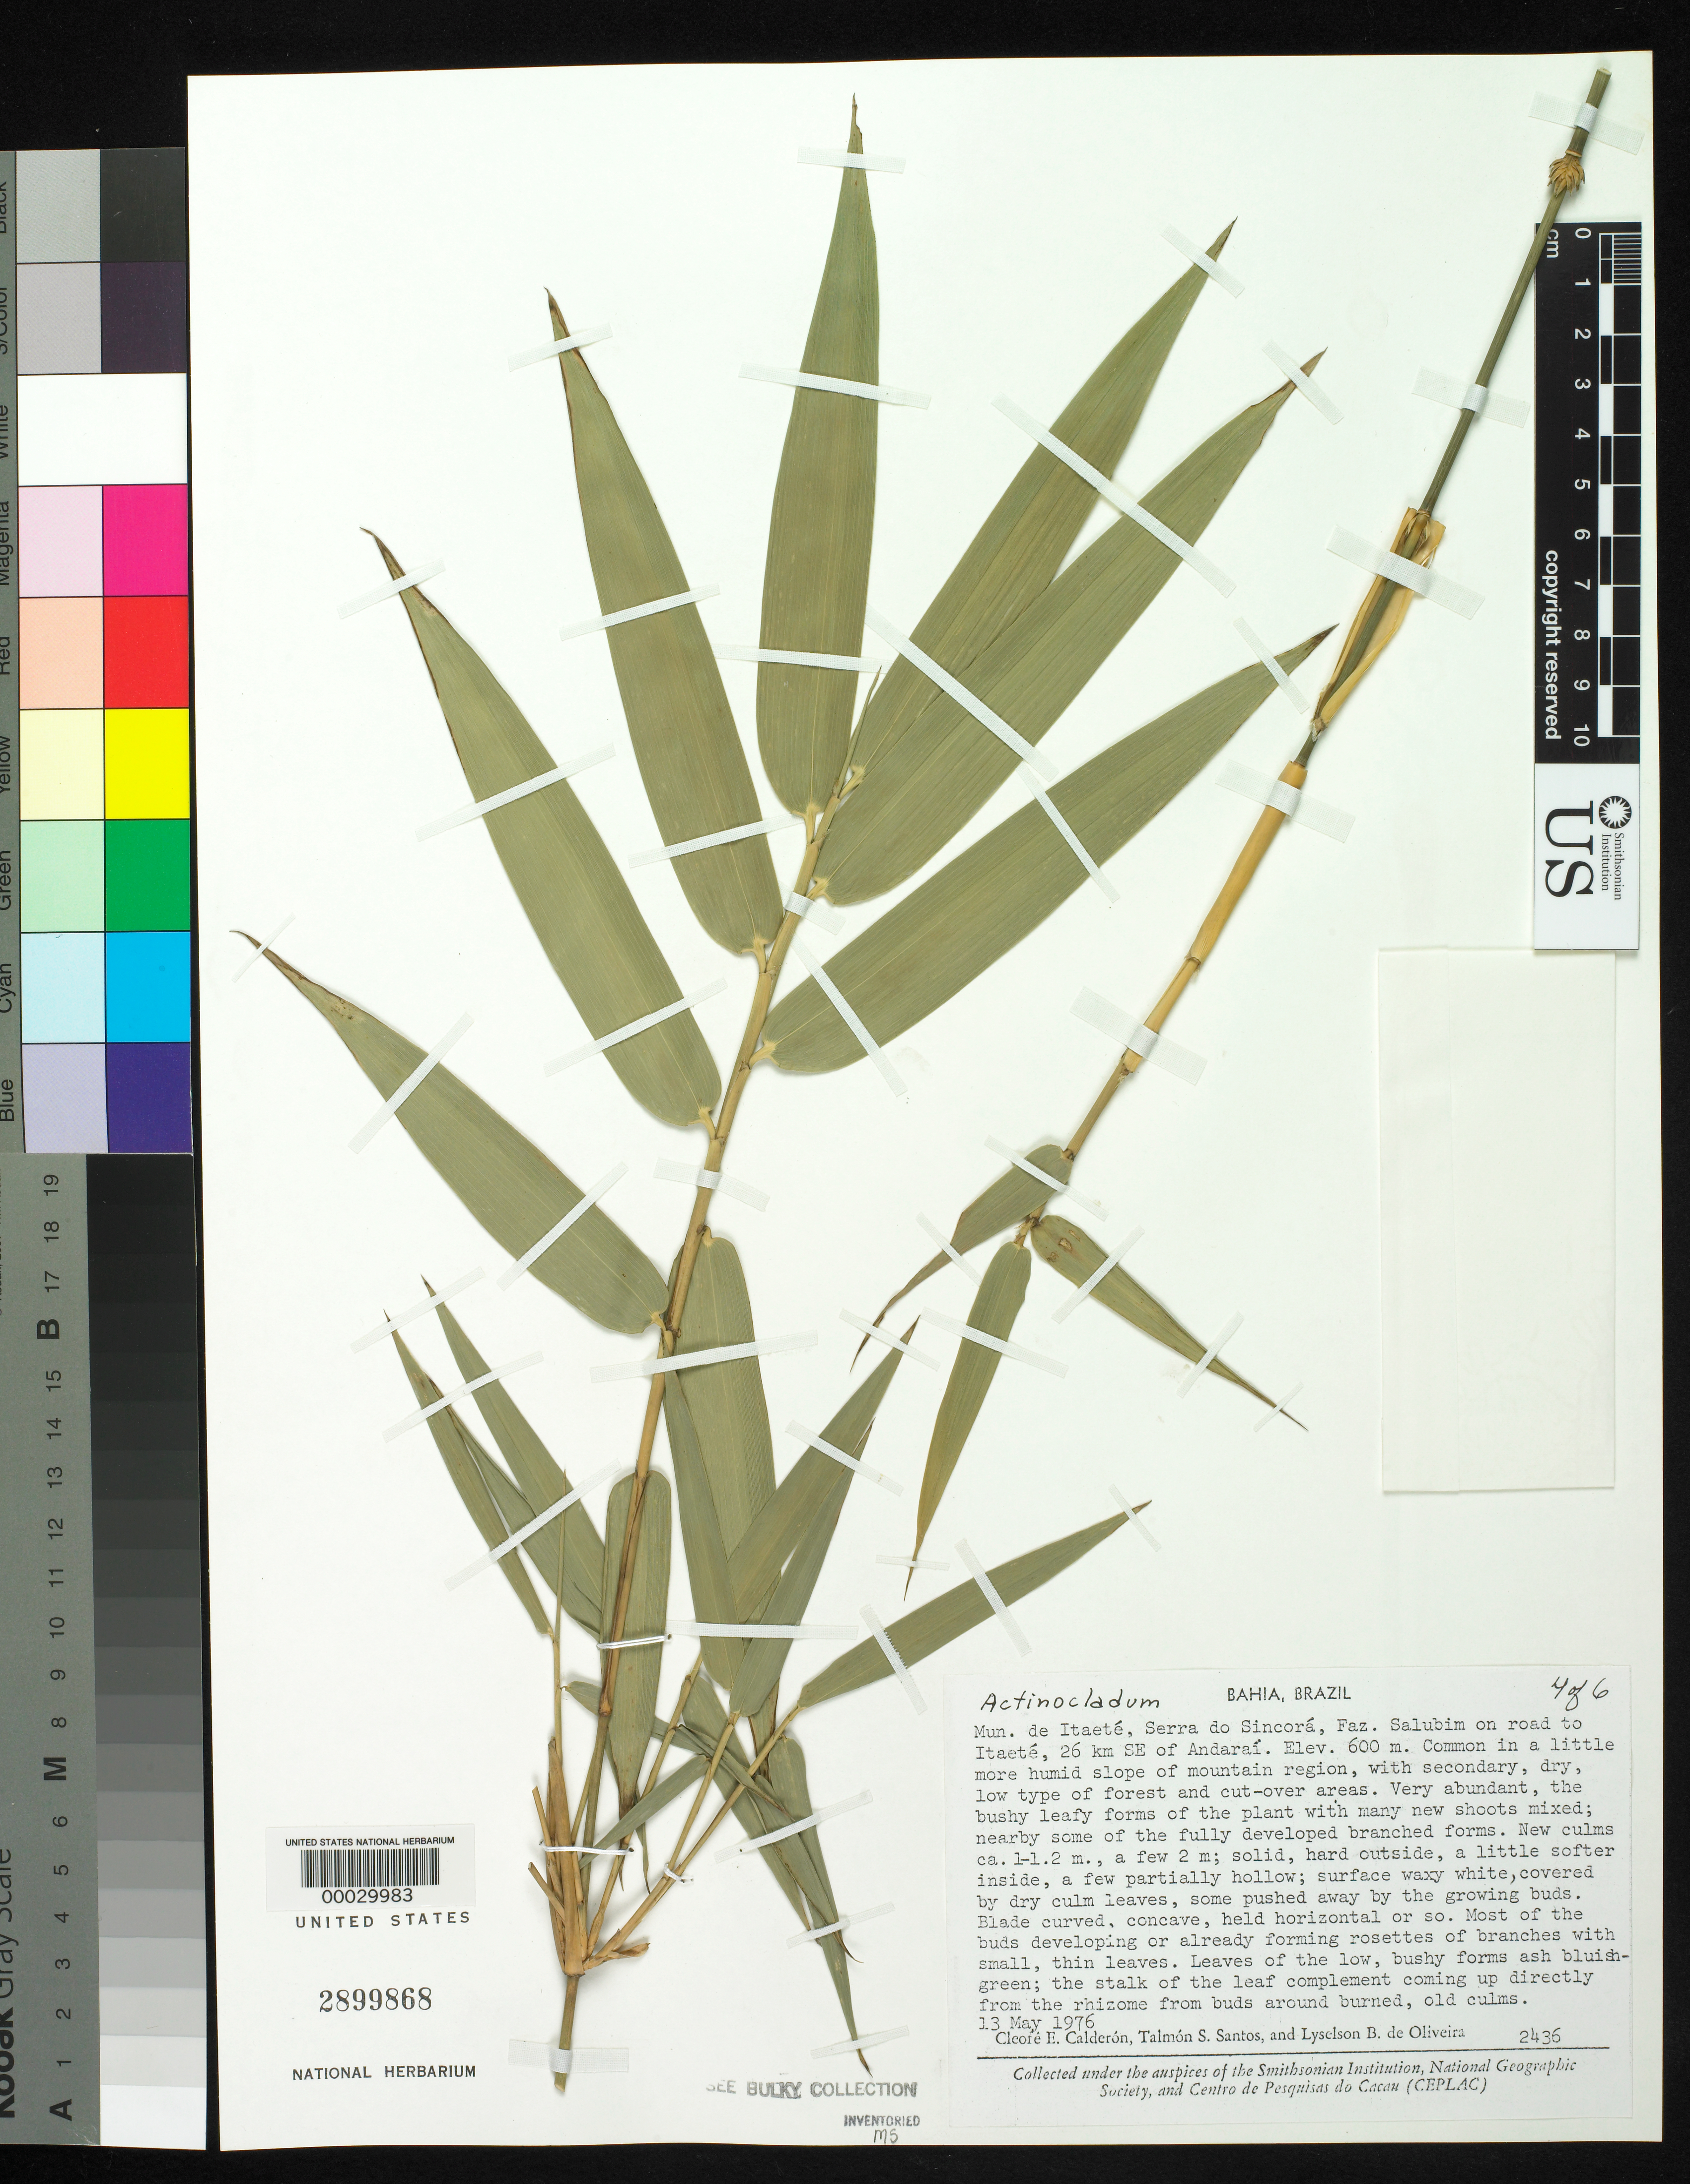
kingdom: Plantae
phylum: Tracheophyta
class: Liliopsida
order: Poales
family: Poaceae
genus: Actinocladum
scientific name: Actinocladum verticillatum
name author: (Nees) McClure ex Soderstr.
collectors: C. E. Calderón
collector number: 2436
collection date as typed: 13 May 1976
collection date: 1976-05-13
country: Brazil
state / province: Bahia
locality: Serra do sincora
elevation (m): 600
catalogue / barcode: US 2899868